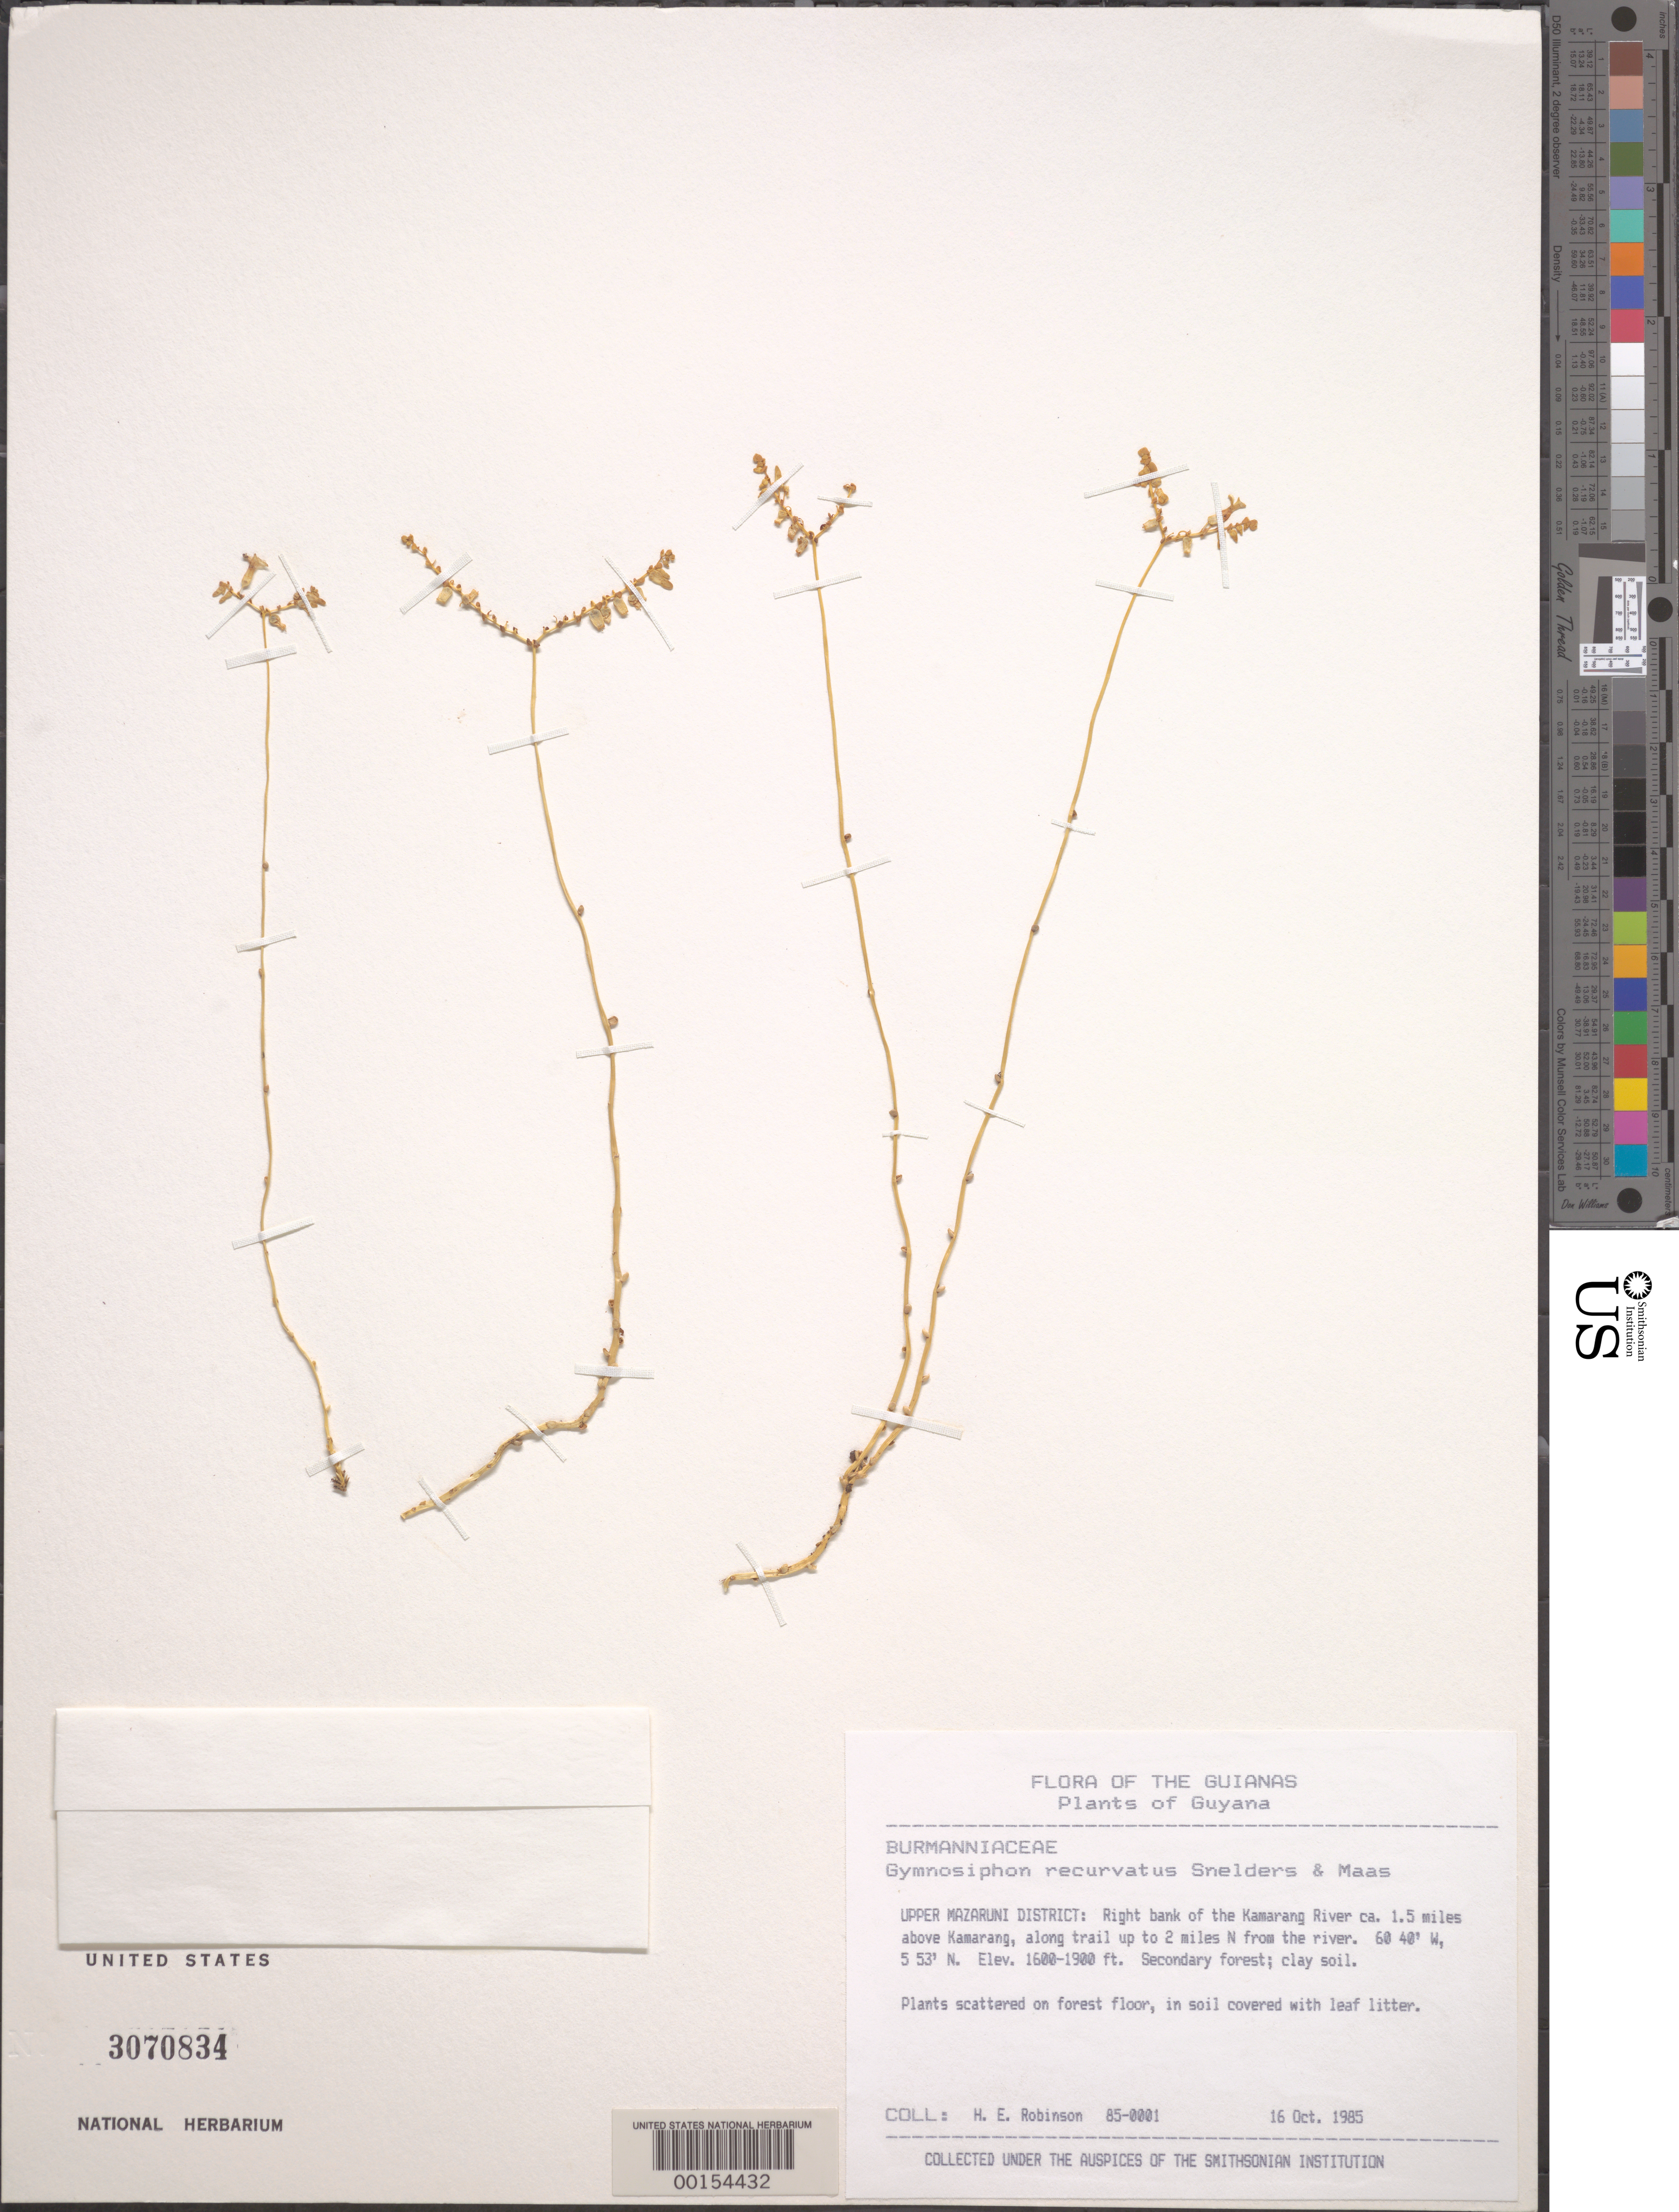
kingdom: Plantae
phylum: Tracheophyta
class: Liliopsida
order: Dioscoreales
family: Burmanniaceae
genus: Gymnosiphon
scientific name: Gymnosiphon recurvatus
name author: Snelders & Maas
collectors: H. Robinson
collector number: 85-0001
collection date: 1985-10-16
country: Guyana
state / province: Cuyuni-Mazaruni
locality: The Guianas. Upper Mazaruni District: Right bank of the Kamarang River ca. 1.5 miles above Kamarang, along trail up to 2 miles N from the river.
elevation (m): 488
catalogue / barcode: US 3070834